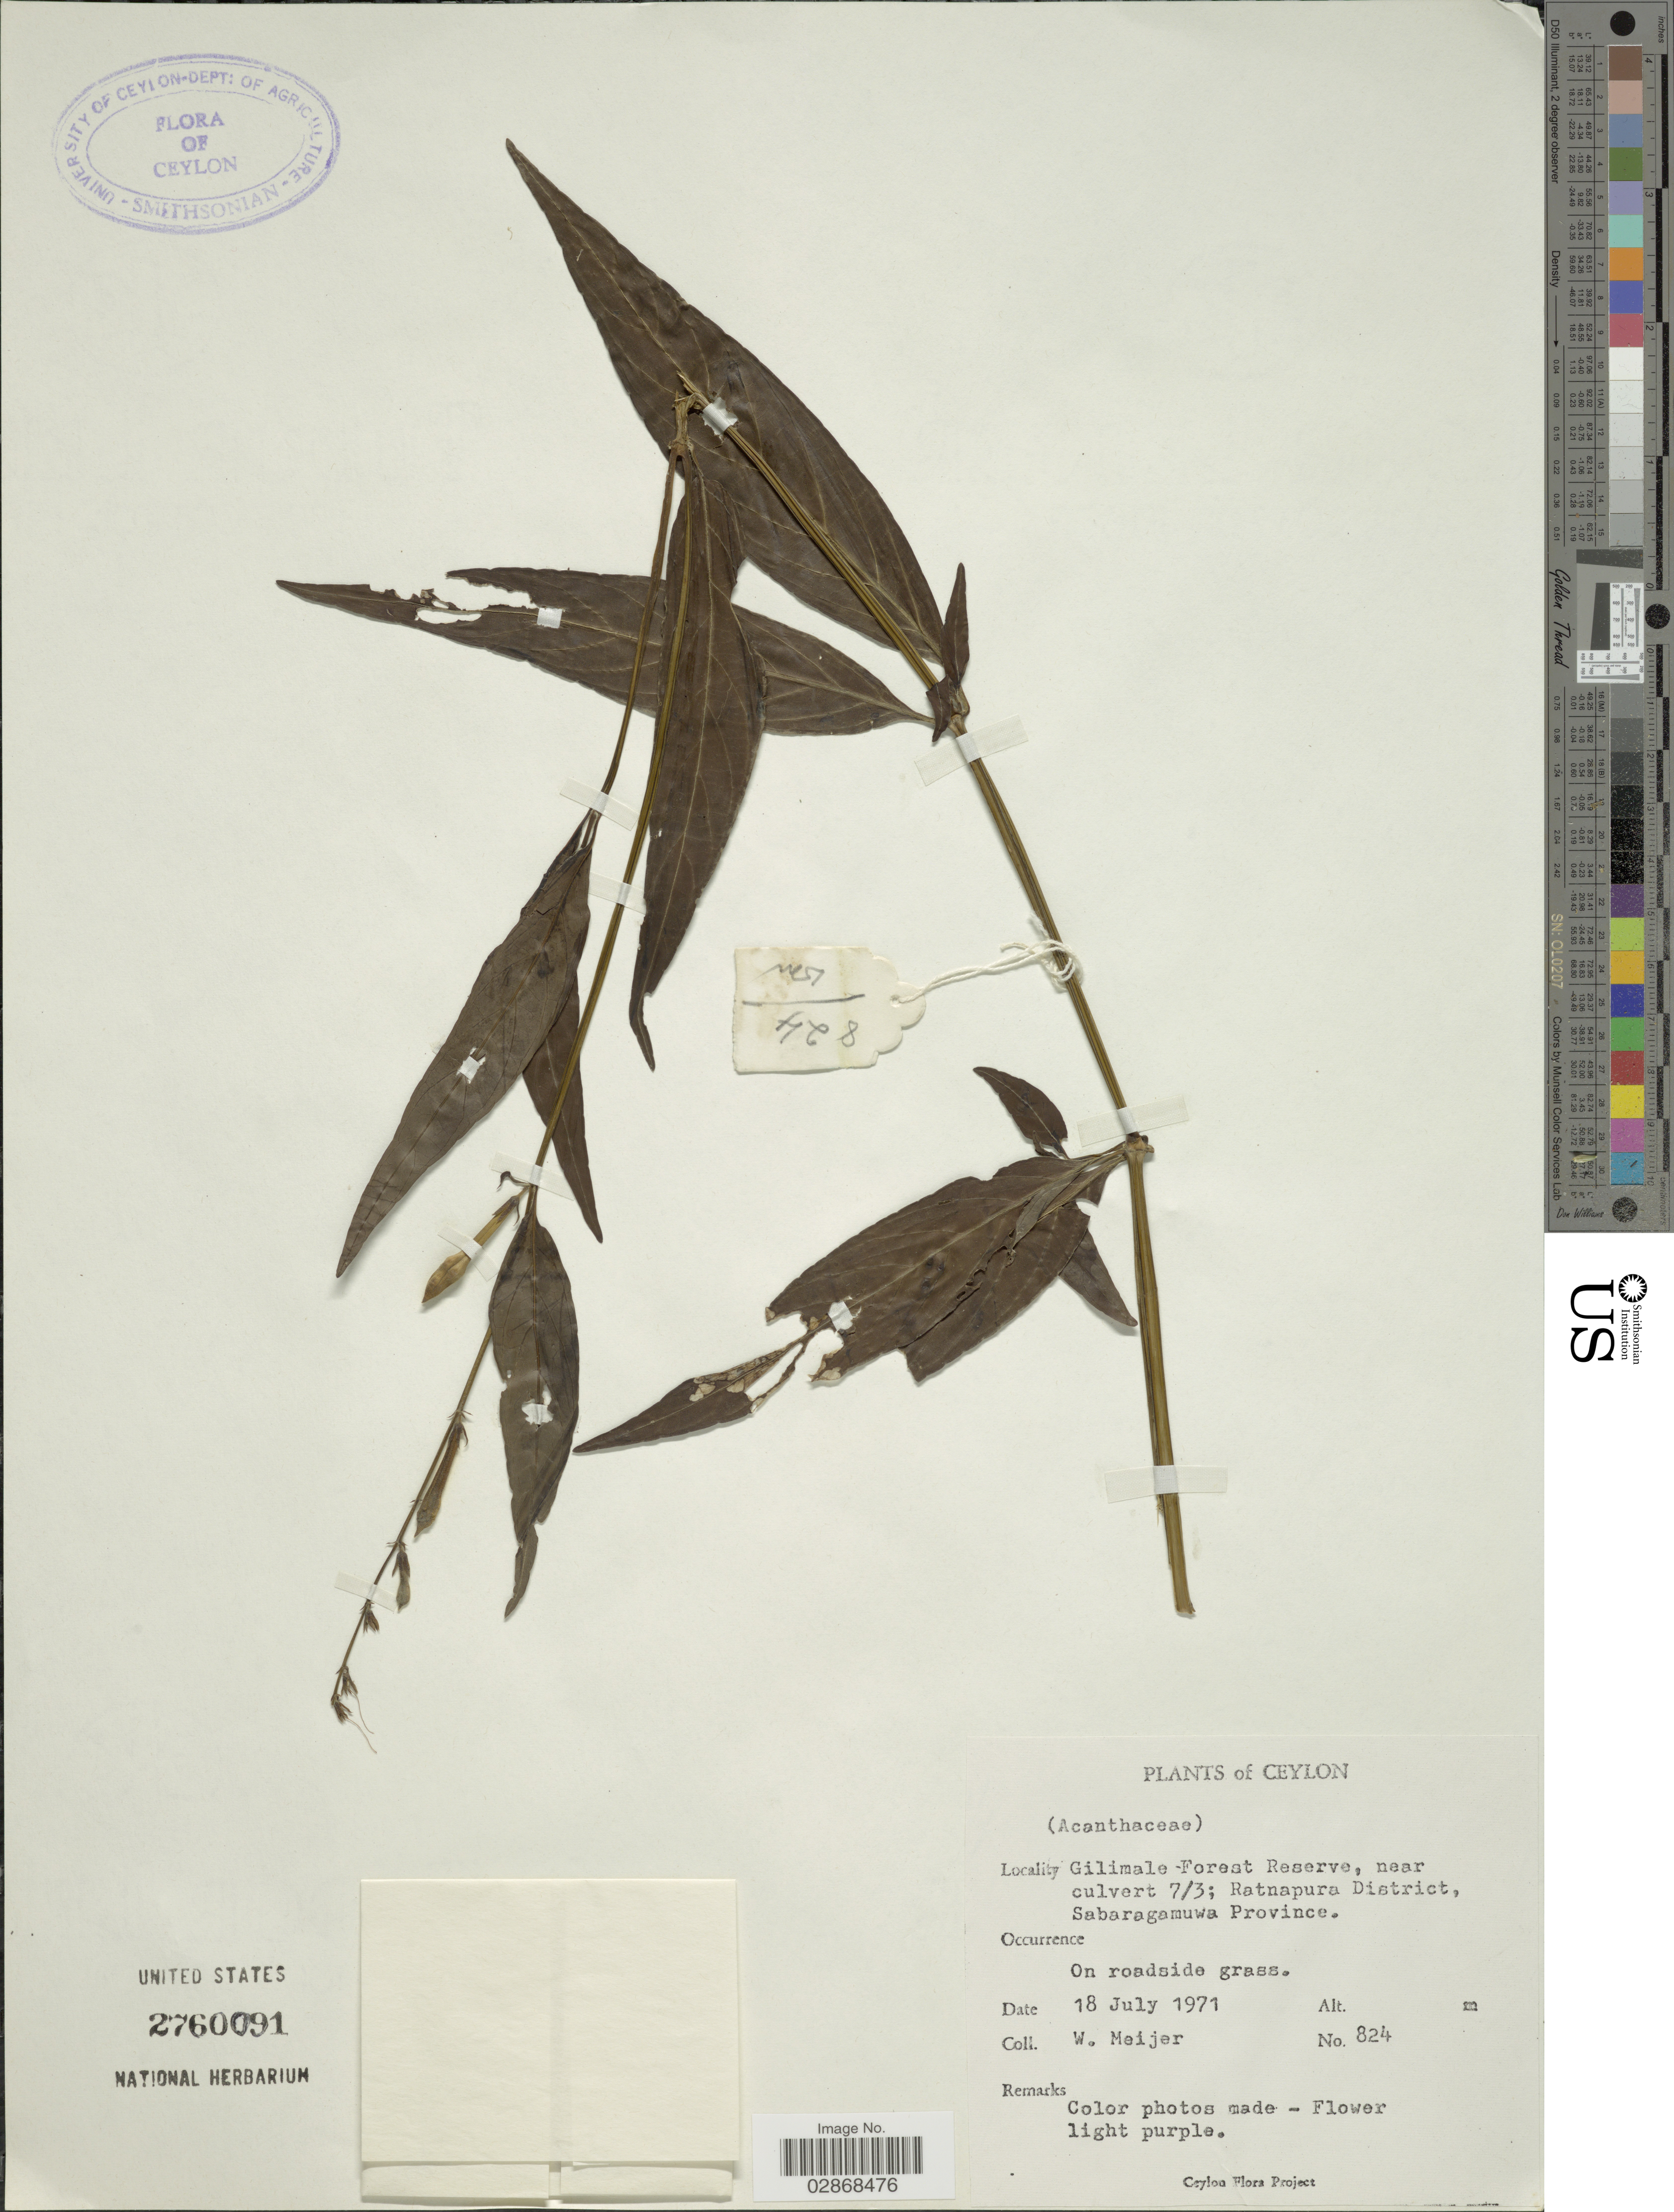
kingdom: Plantae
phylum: Tracheophyta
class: Magnoliopsida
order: Lamiales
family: Acanthaceae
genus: Asystasia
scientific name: Asystasia sp.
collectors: W. Meijer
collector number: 824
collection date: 1971-07-18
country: Sri Lanka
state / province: Sabaragamuwa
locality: Gilimale Forest Reserve, near culvert 7/3; Ratnapura District. Ceylon.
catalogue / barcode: US 2760091